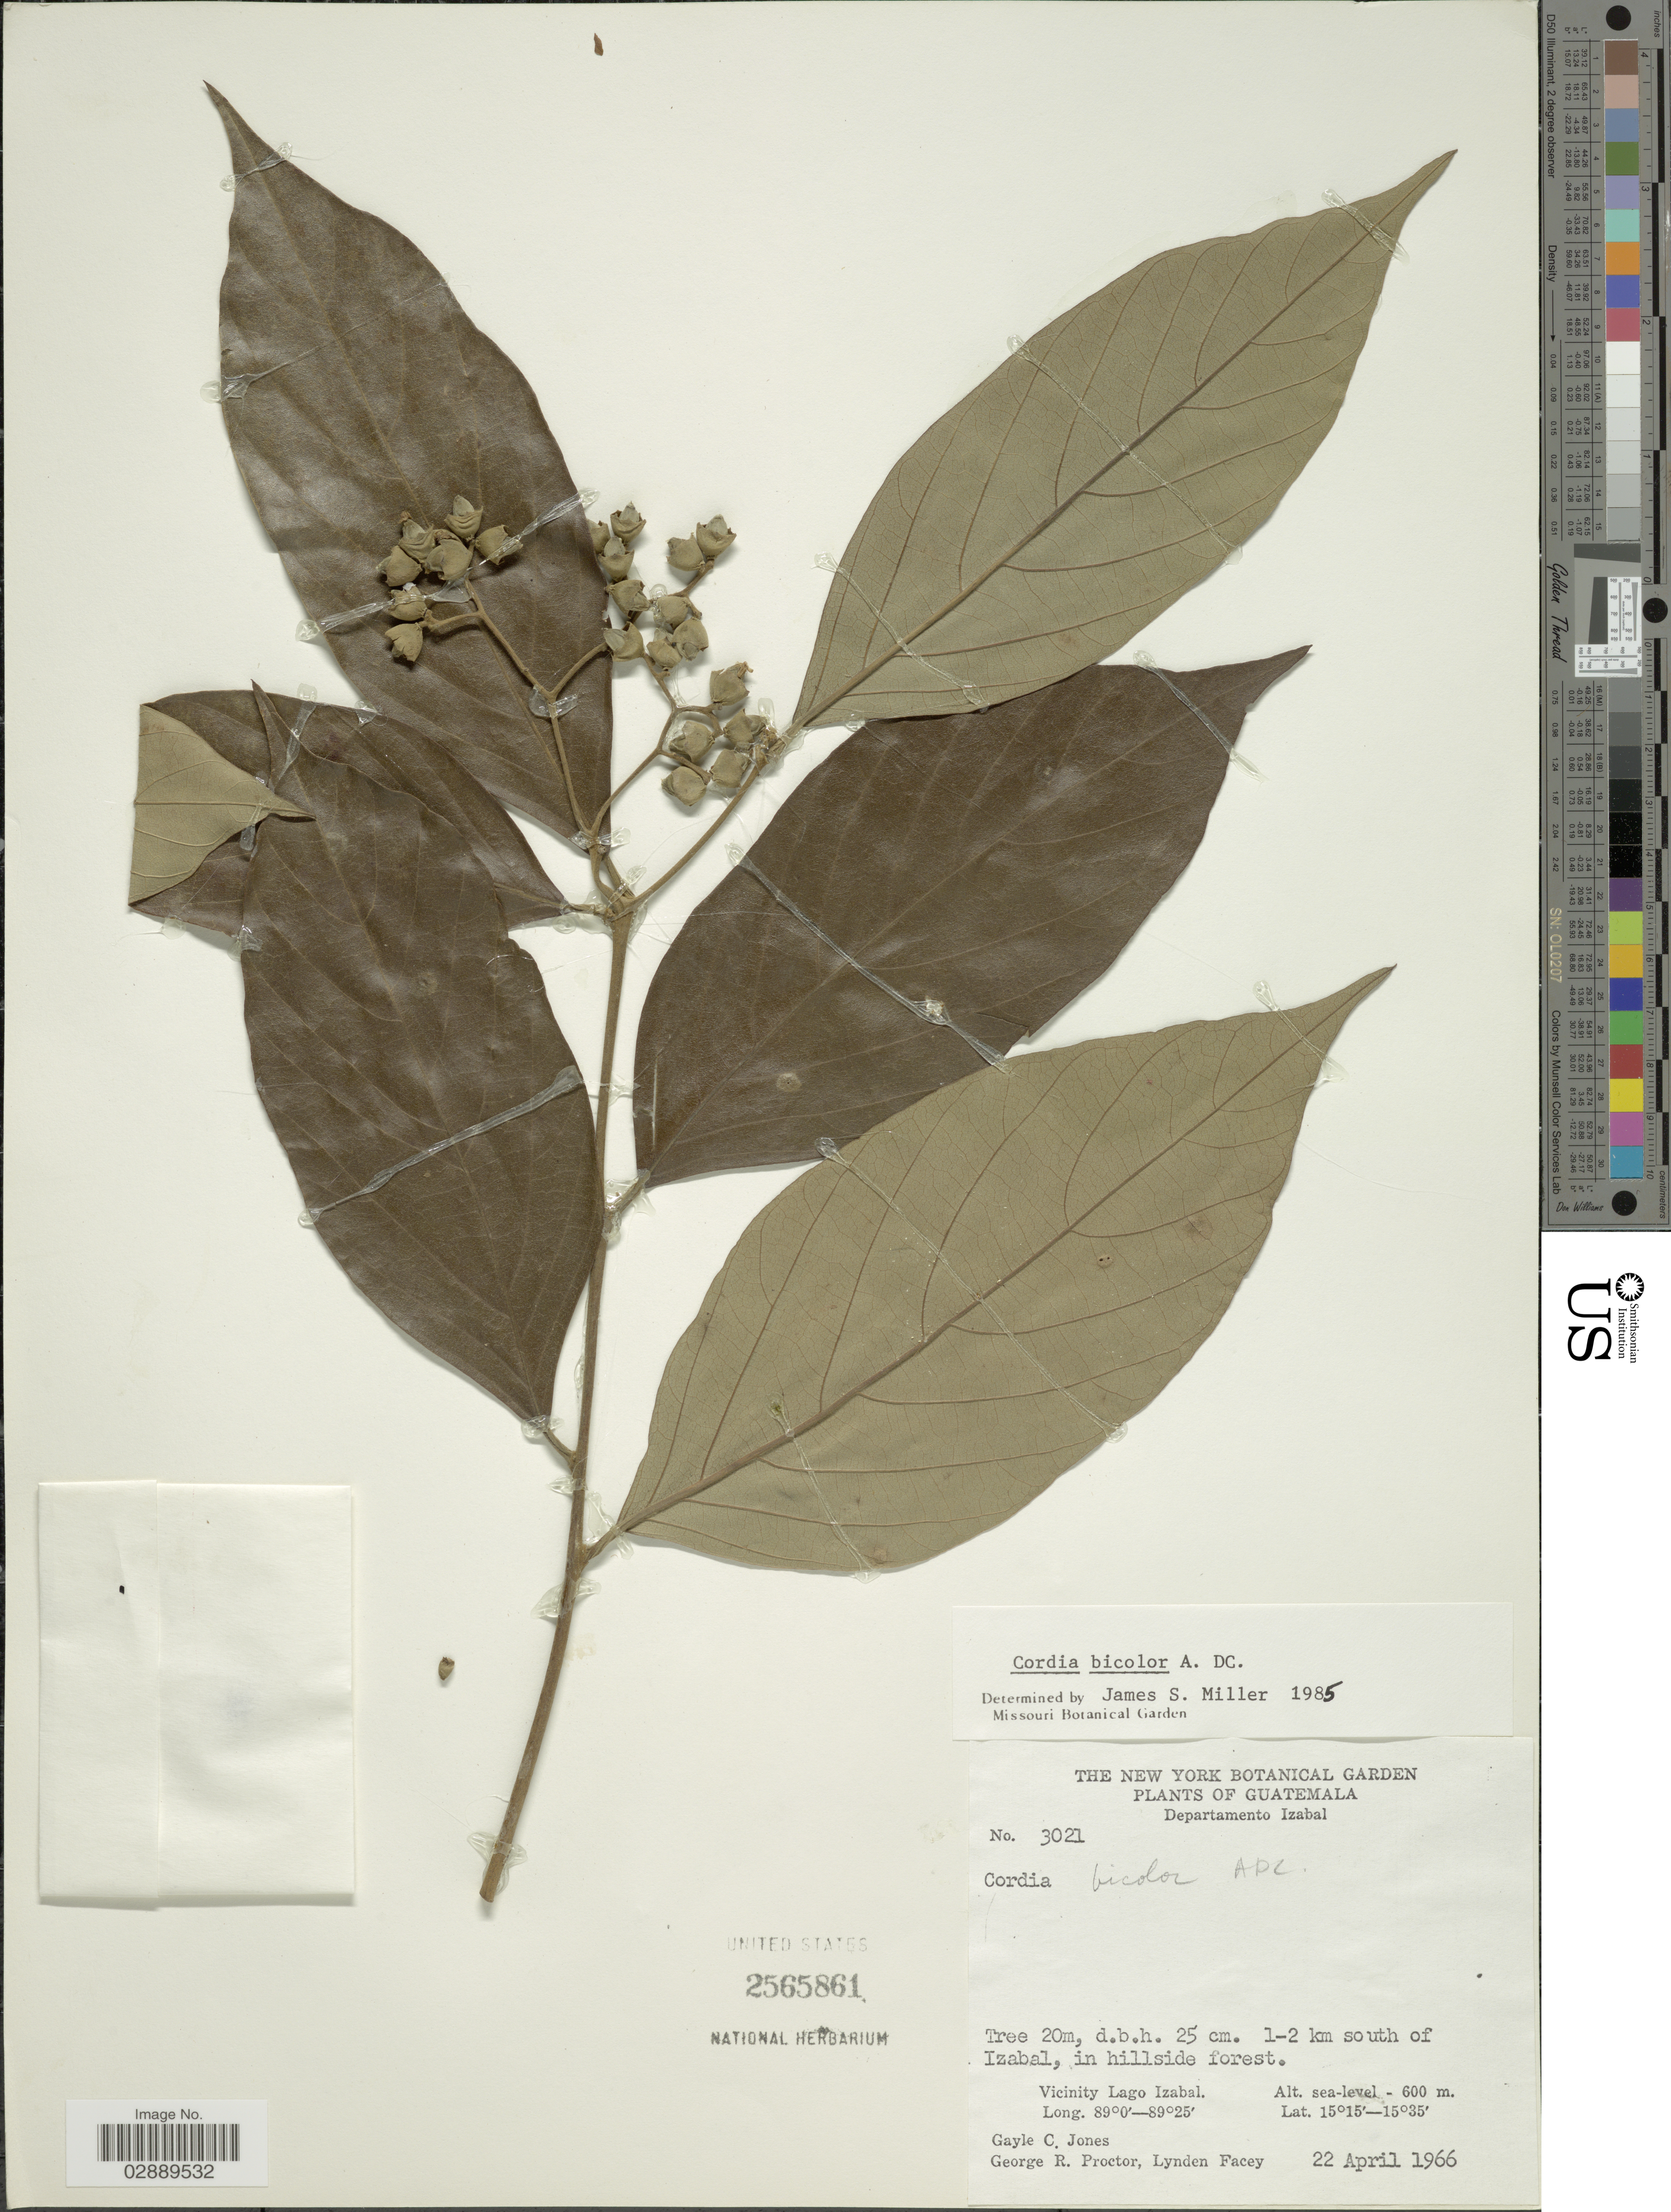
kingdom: Plantae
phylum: Tracheophyta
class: Magnoliopsida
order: Boraginales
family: Cordiaceae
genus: Cordia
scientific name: Cordia bicolor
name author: A. DC.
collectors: G. C. Jones, G. R. Proctor & L. Facey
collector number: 3021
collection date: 1966-04-22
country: Guatemala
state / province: Izabal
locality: Departamento Izabal. 1-2 km south of Izabal, in hillside forest. Vicinity of Lago Izabal.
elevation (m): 0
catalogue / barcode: US 2565861